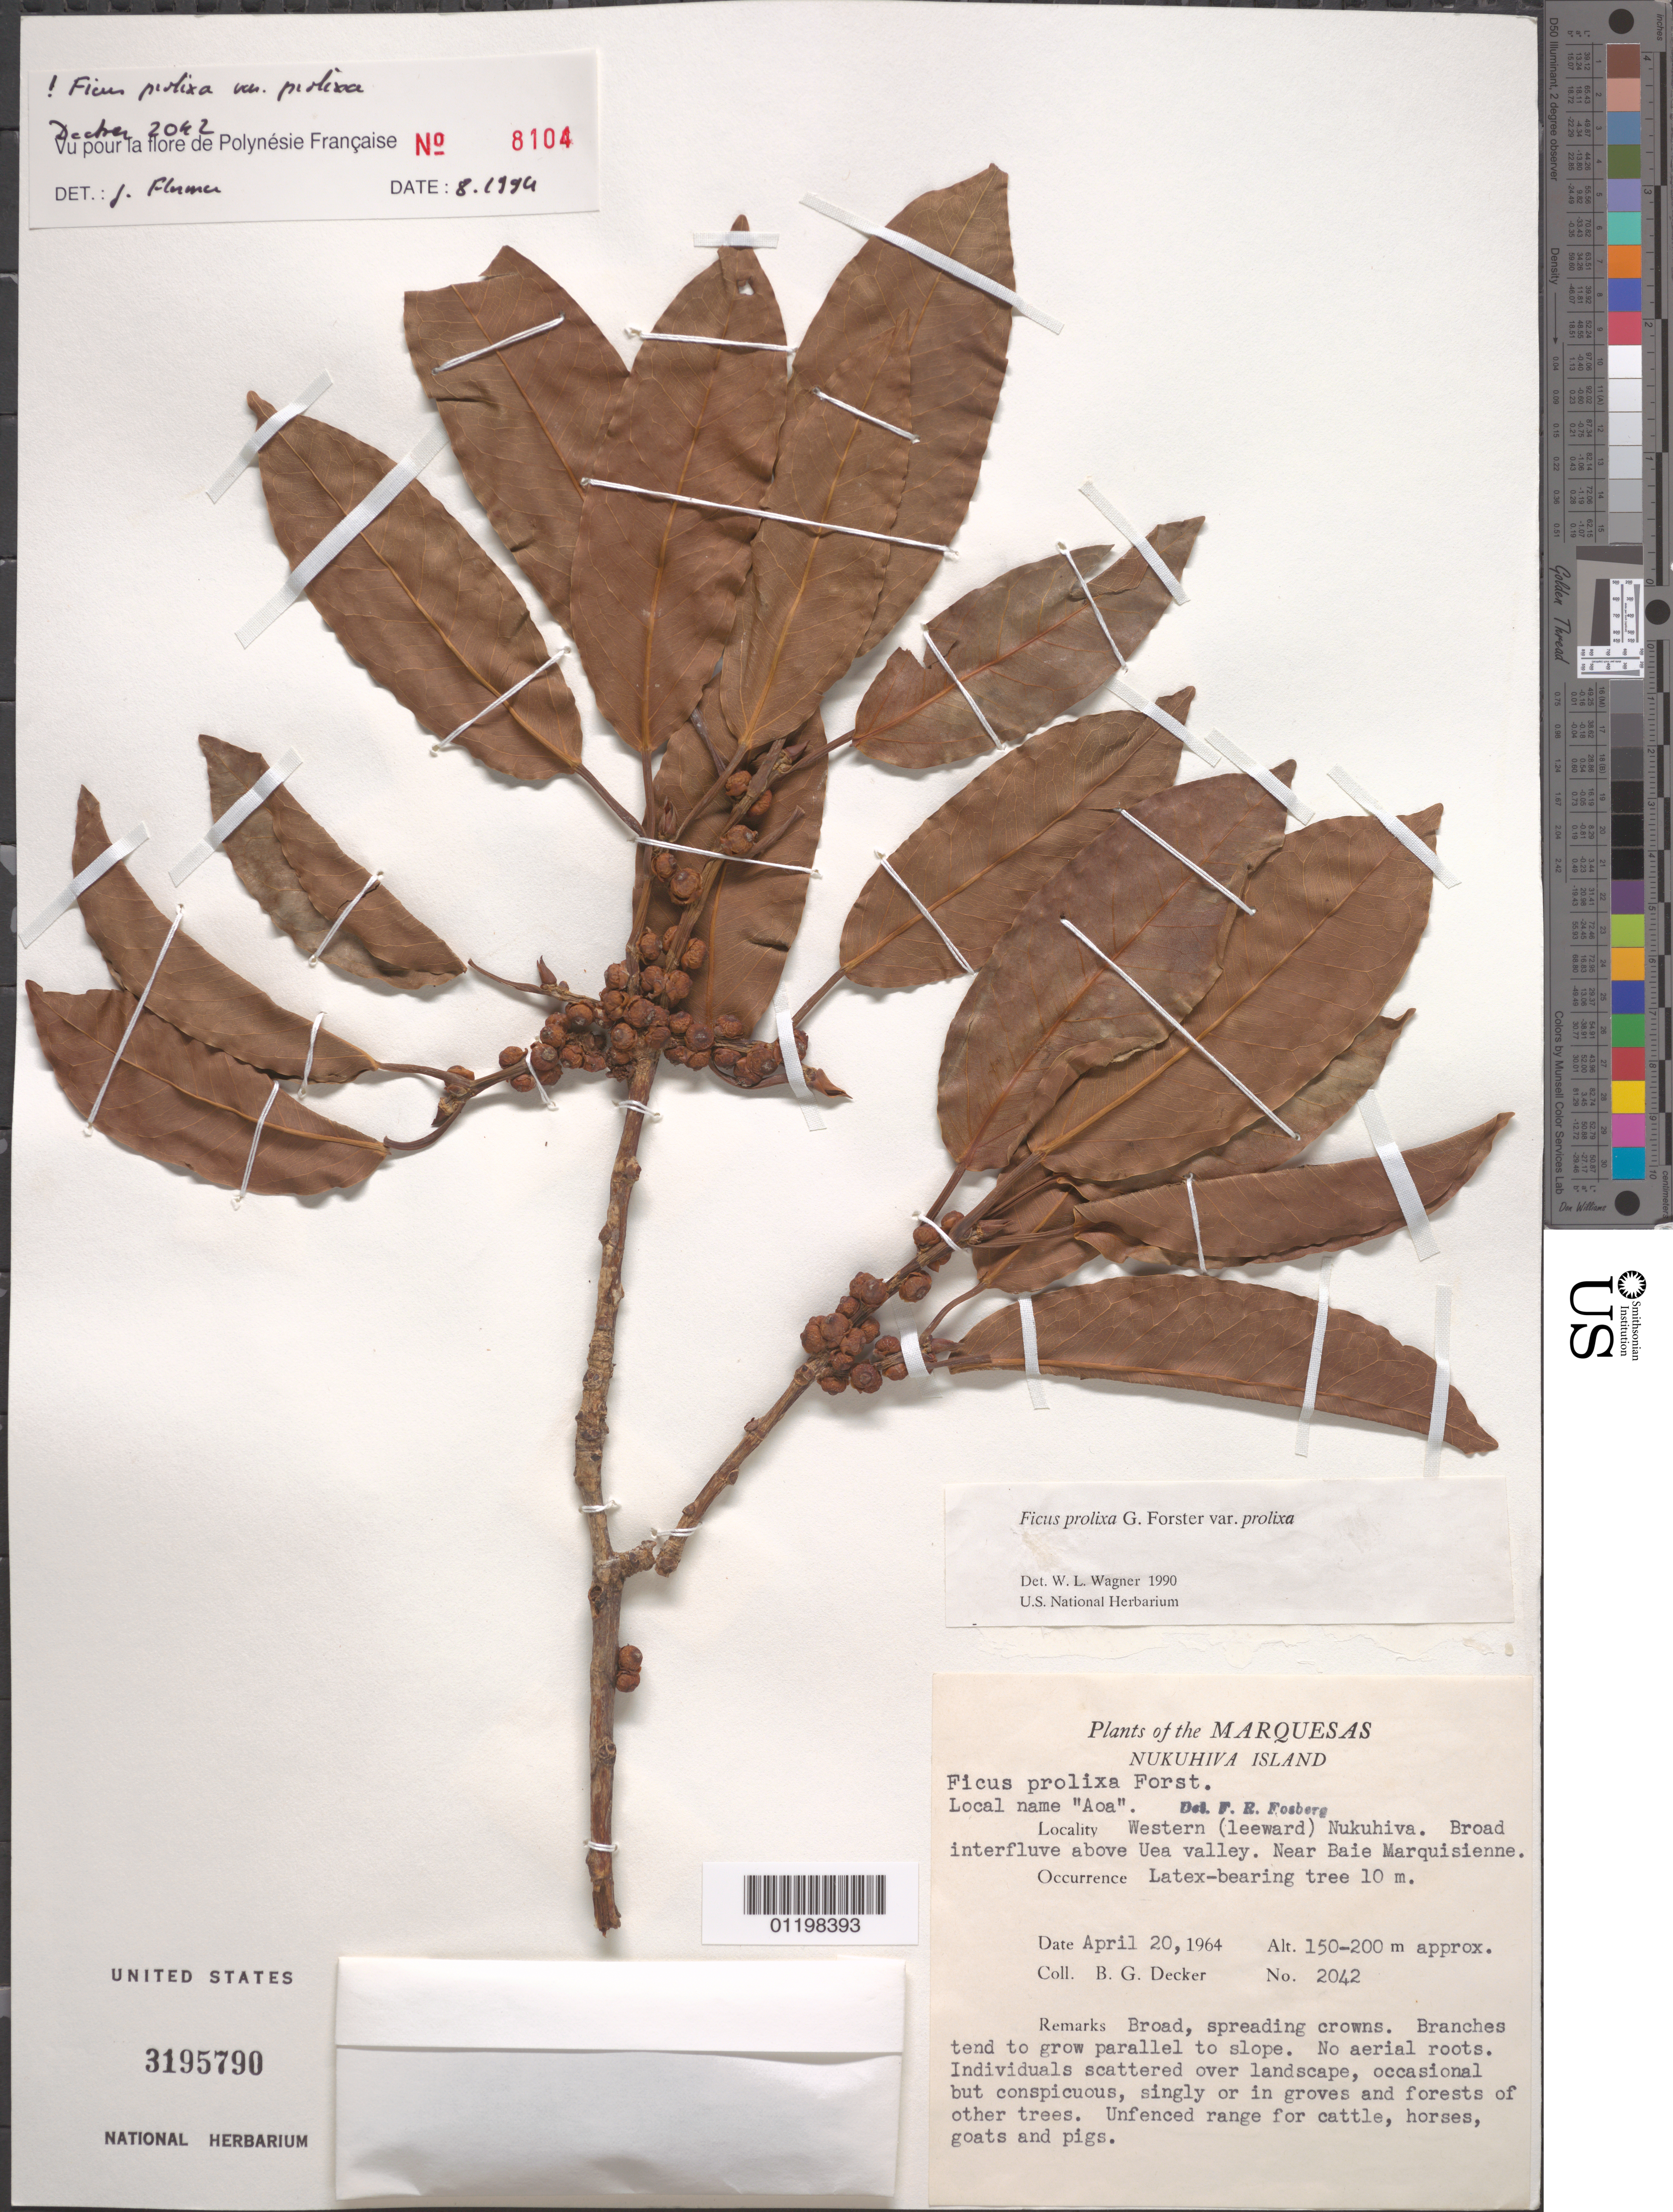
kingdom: Plantae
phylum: Tracheophyta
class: Magnoliopsida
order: Rosales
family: Moraceae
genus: Ficus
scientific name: Ficus prolixa var. prolixa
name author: G. Forst.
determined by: Wagner, W. L., (BOT), Smithsonian Institution - National Museum of Natural History (UNITED STATES)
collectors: B. G. Decker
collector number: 2042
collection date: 1964-04-20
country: French Polynesia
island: Nuku Hiva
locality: W (leeward) Nuku Hiva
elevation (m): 150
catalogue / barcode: US 3195790